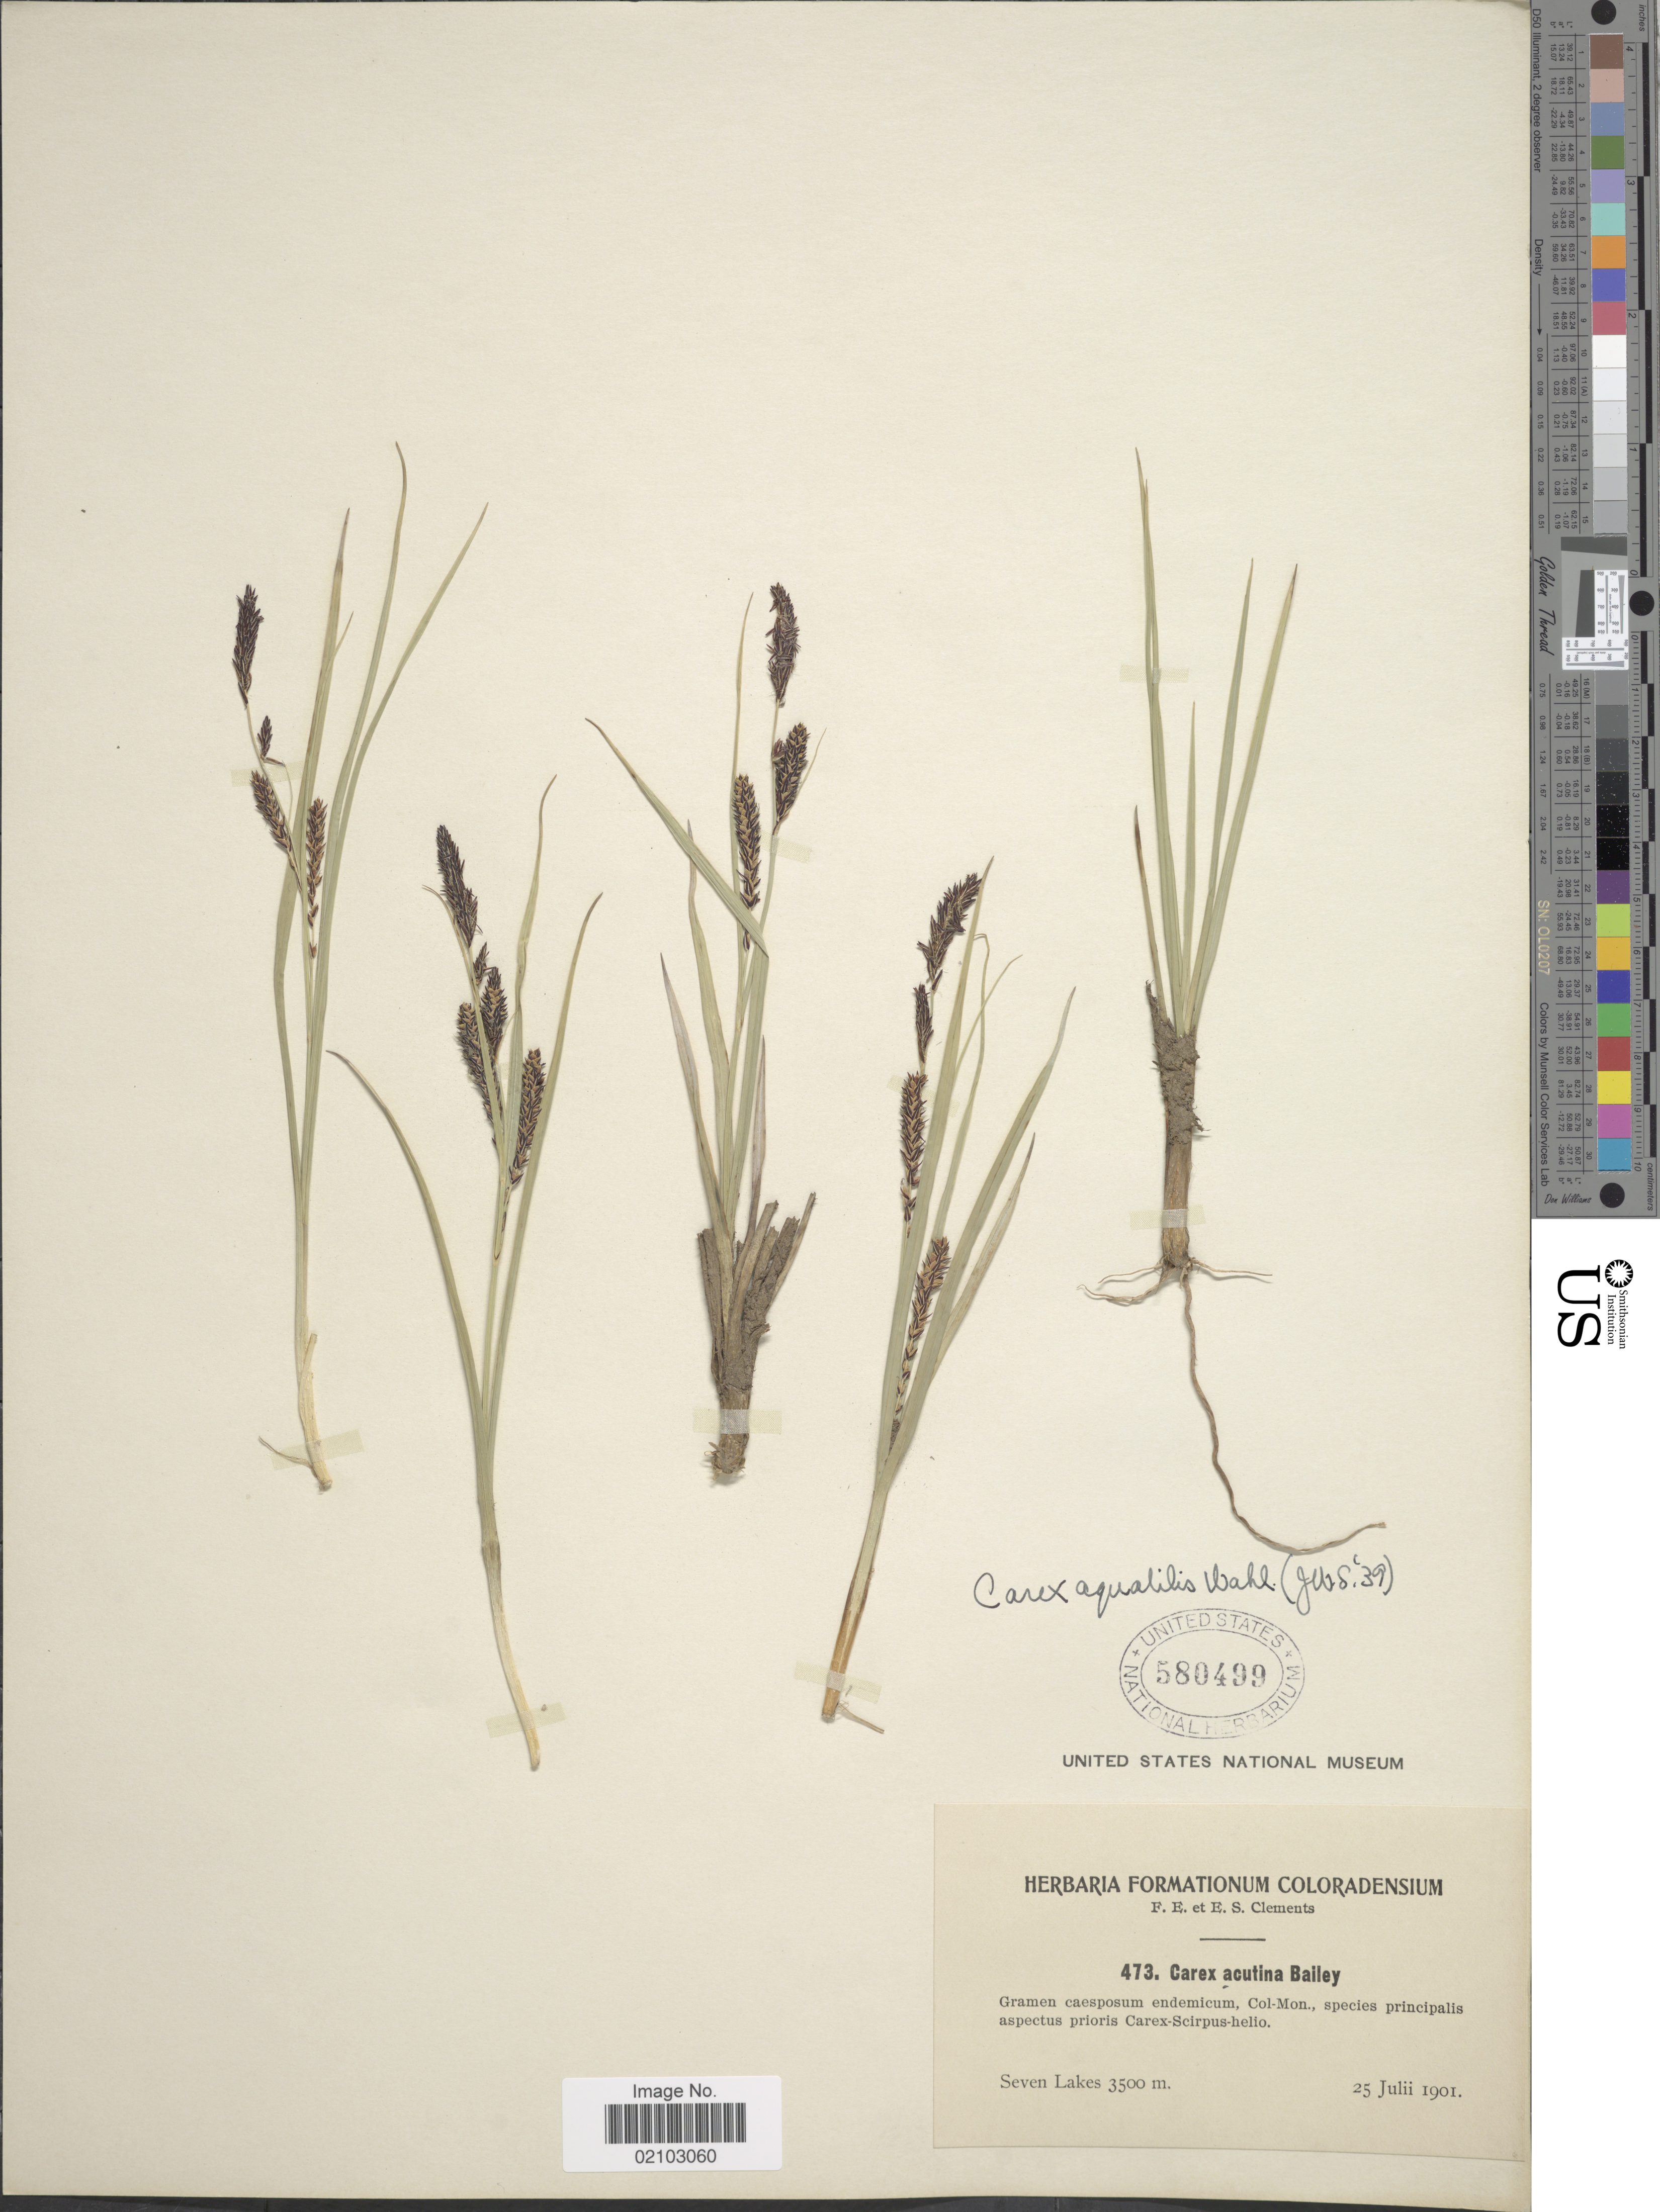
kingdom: Plantae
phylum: Tracheophyta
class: Liliopsida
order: Poales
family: Cyperaceae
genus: Carex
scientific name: Carex aquatilis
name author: Wahlenb.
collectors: F. E. Clements & E. S. Clements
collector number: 473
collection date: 1901-07-25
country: United States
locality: Seven Lakes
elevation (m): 3500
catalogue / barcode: US 580499